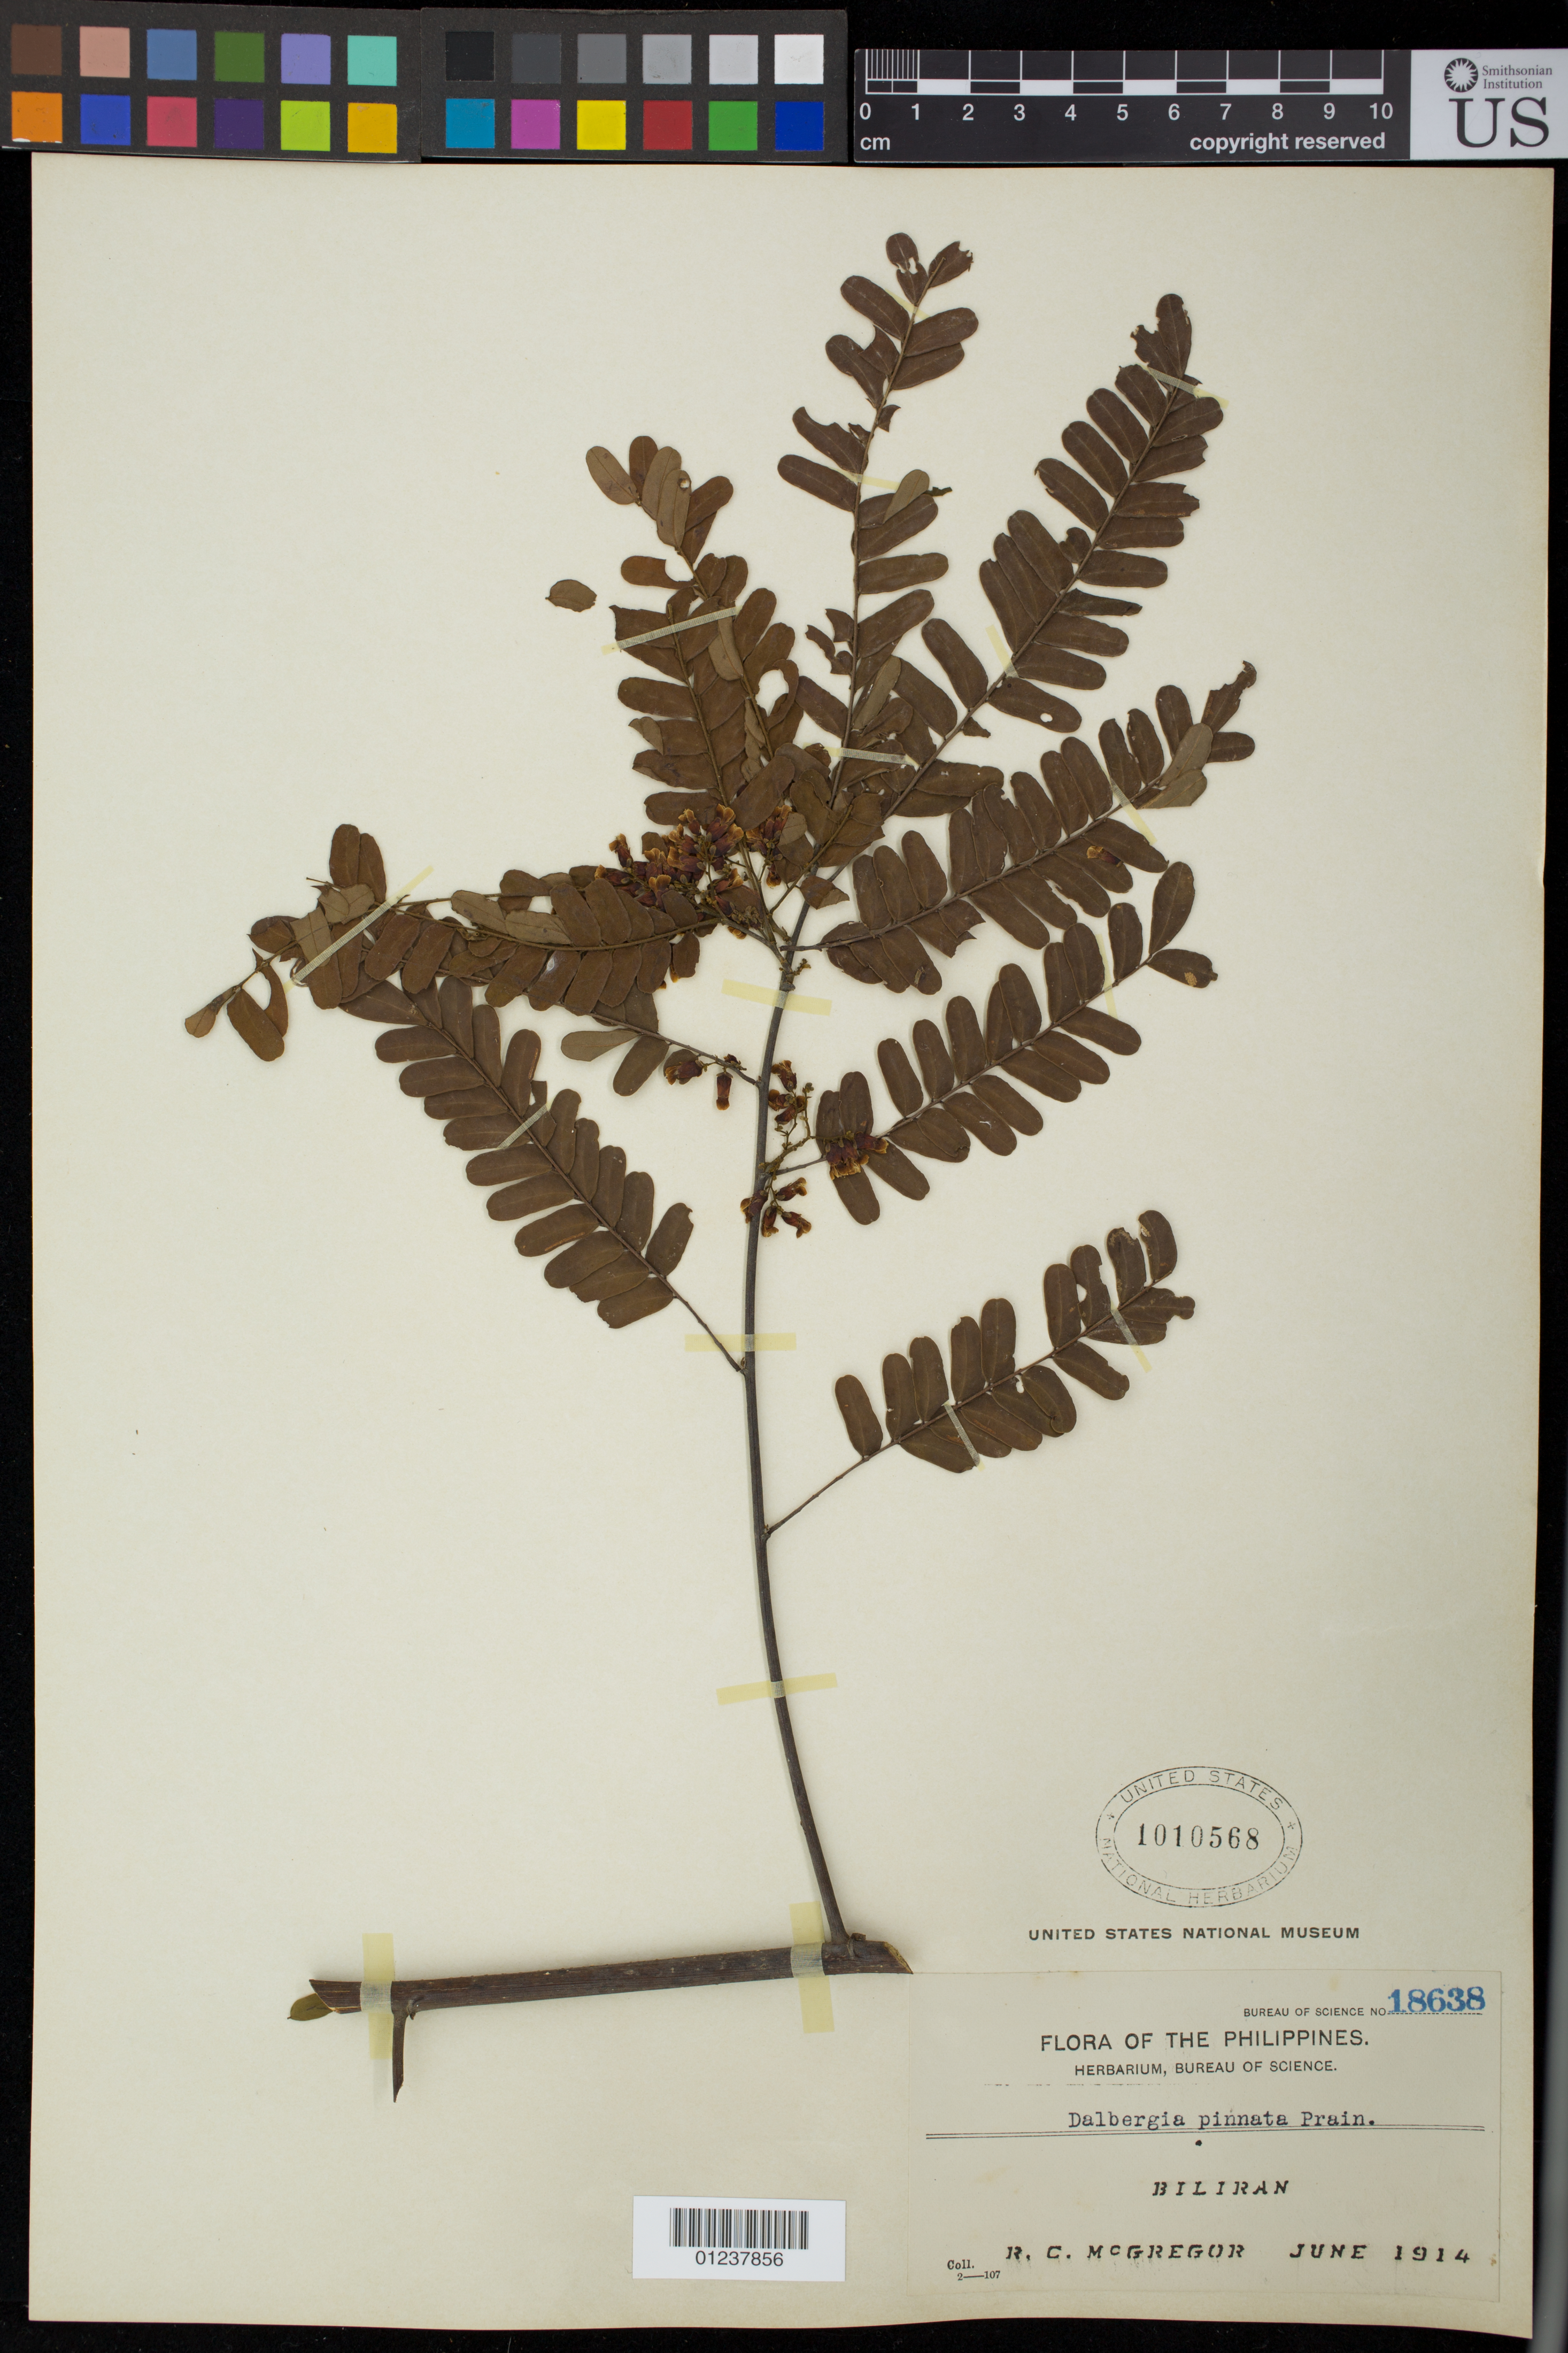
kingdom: Plantae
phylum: Tracheophyta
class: Magnoliopsida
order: Fabales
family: Fabaceae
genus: Dalbergia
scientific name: Dalbergia pinnata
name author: (Lour.) Prain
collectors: R. C. McGregor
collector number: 18638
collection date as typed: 1914-06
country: Philippines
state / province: Eastern Visayas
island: Biliran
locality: Biliran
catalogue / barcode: US 1010568